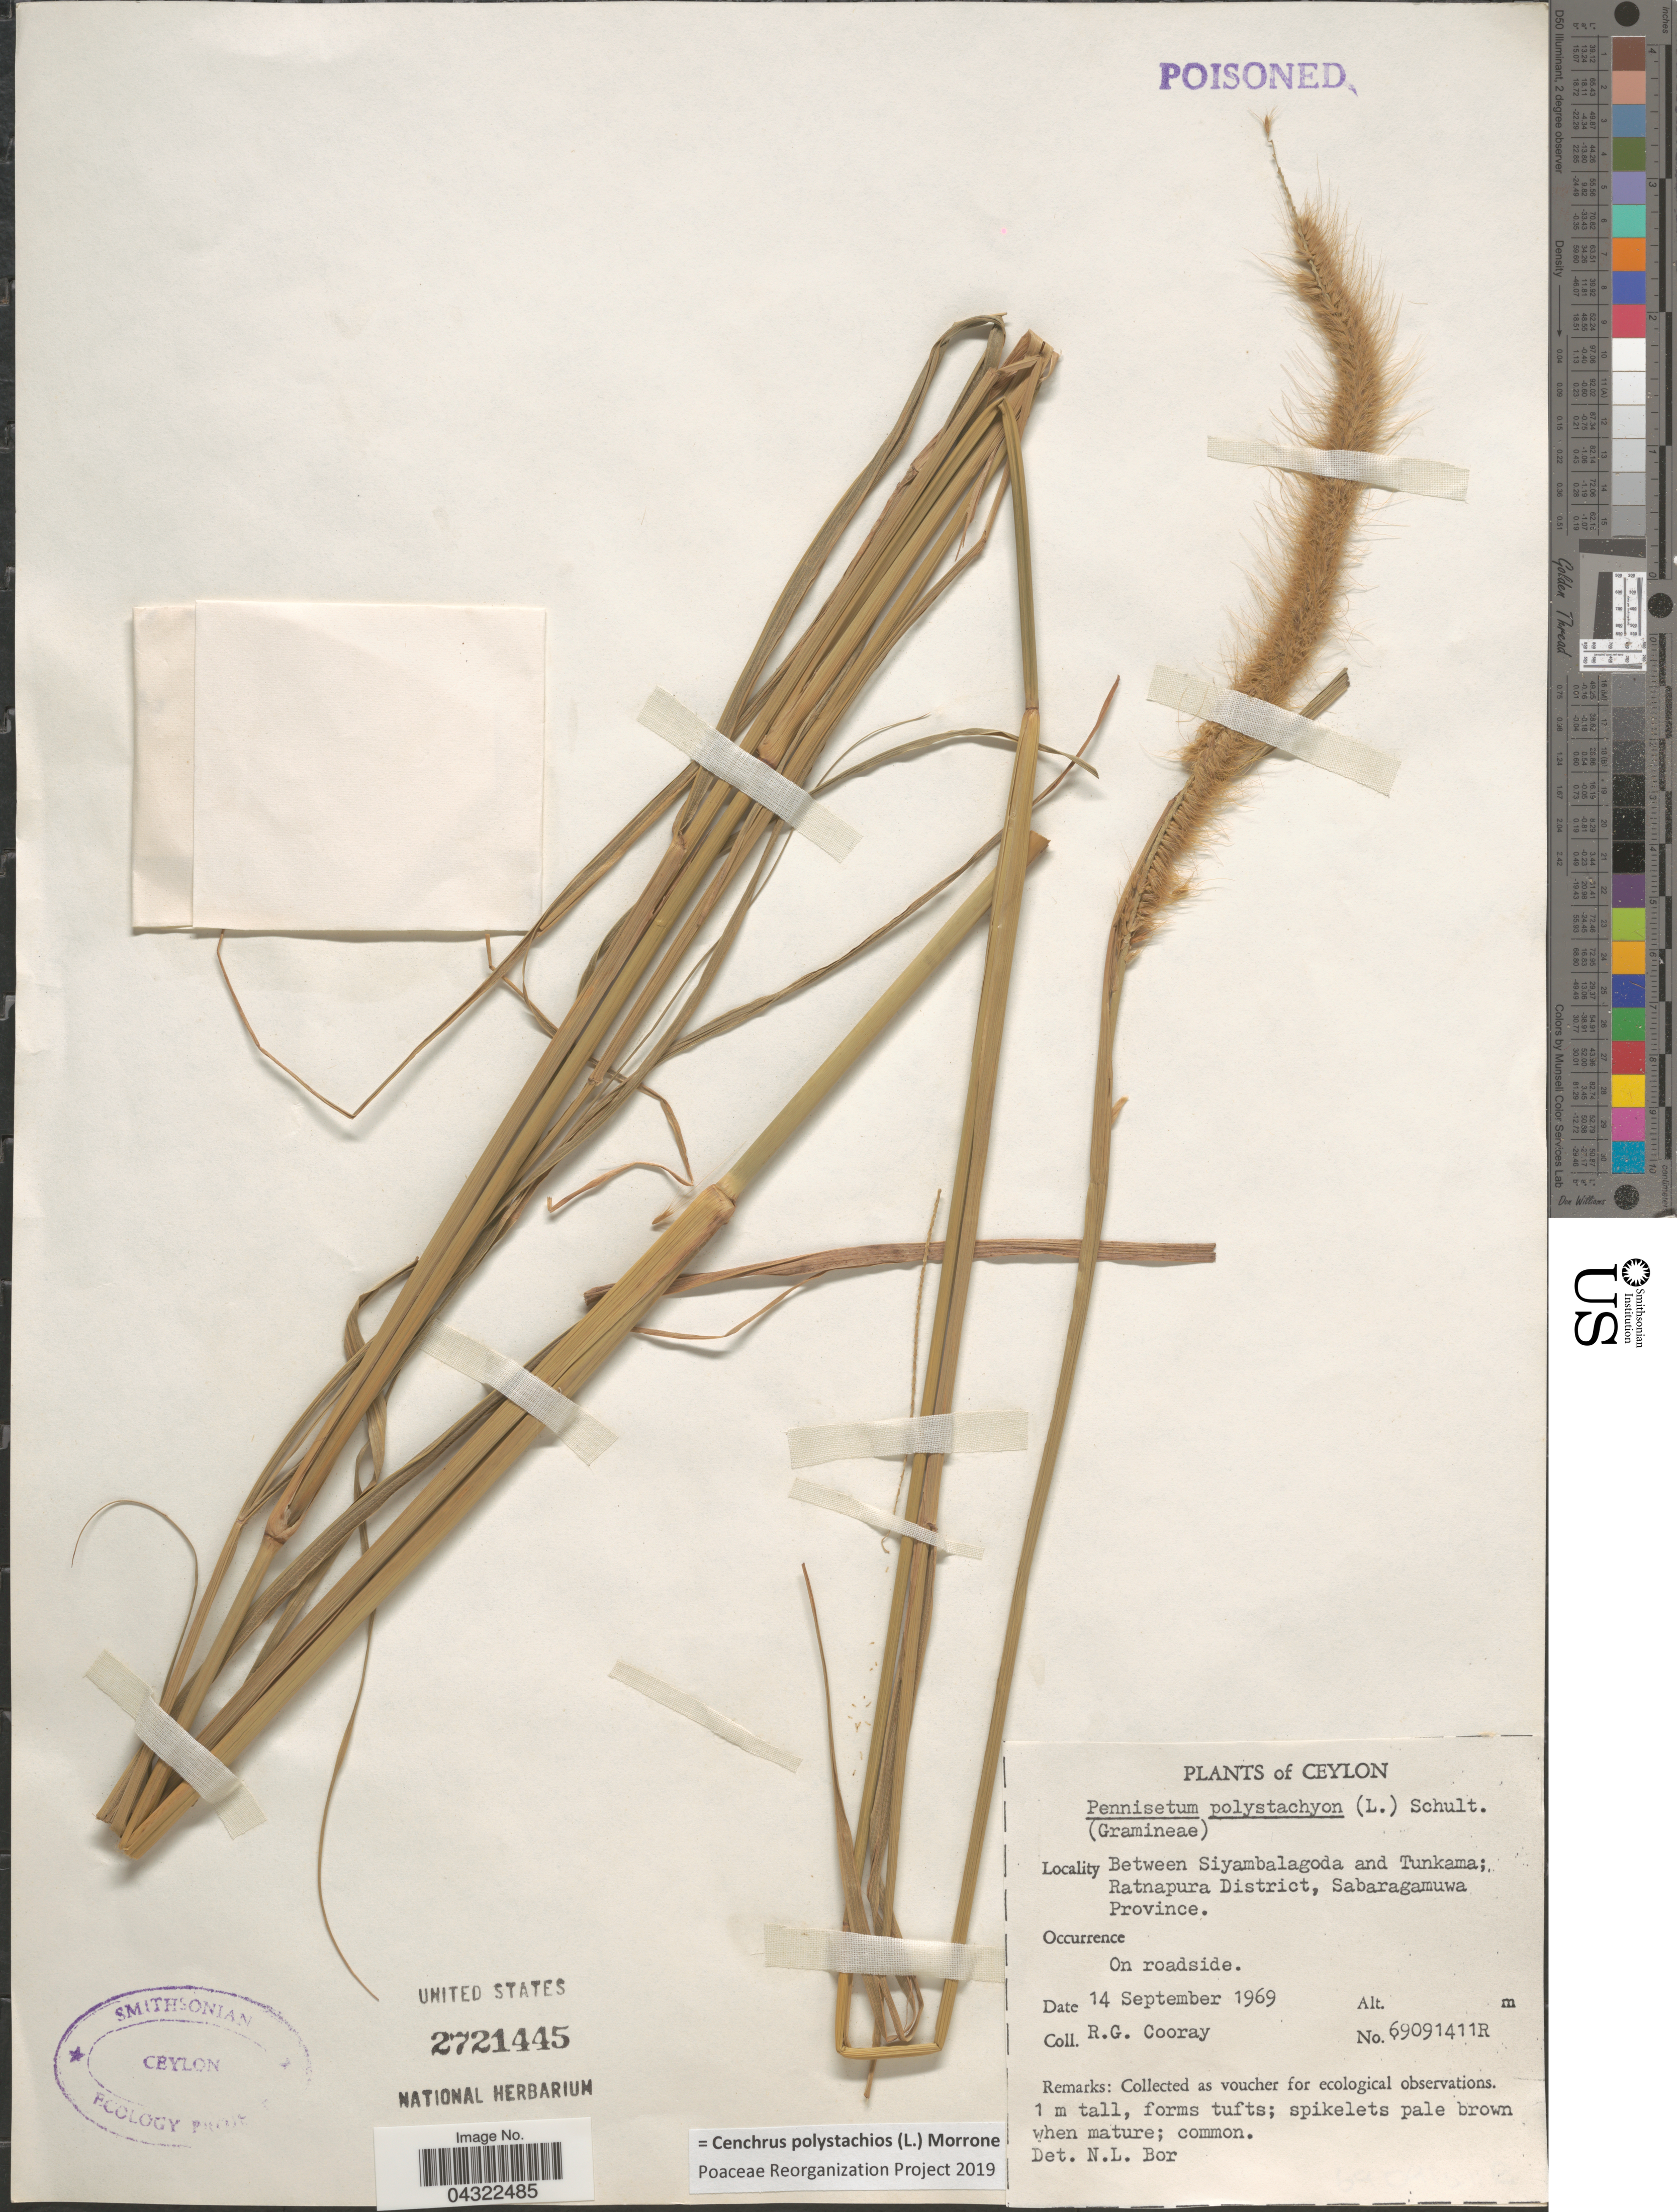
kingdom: Plantae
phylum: Tracheophyta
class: Liliopsida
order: Poales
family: Poaceae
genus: Cenchrus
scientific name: Cenchrus polystachios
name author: (L.) Morrone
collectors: R. Cooray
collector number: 69091411R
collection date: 1969-09-14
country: Sri Lanka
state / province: Sabaragamuwa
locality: Ceylon. Between Siyambalagoda and Tunkama; Ratnapura District.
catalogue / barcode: US 2721445